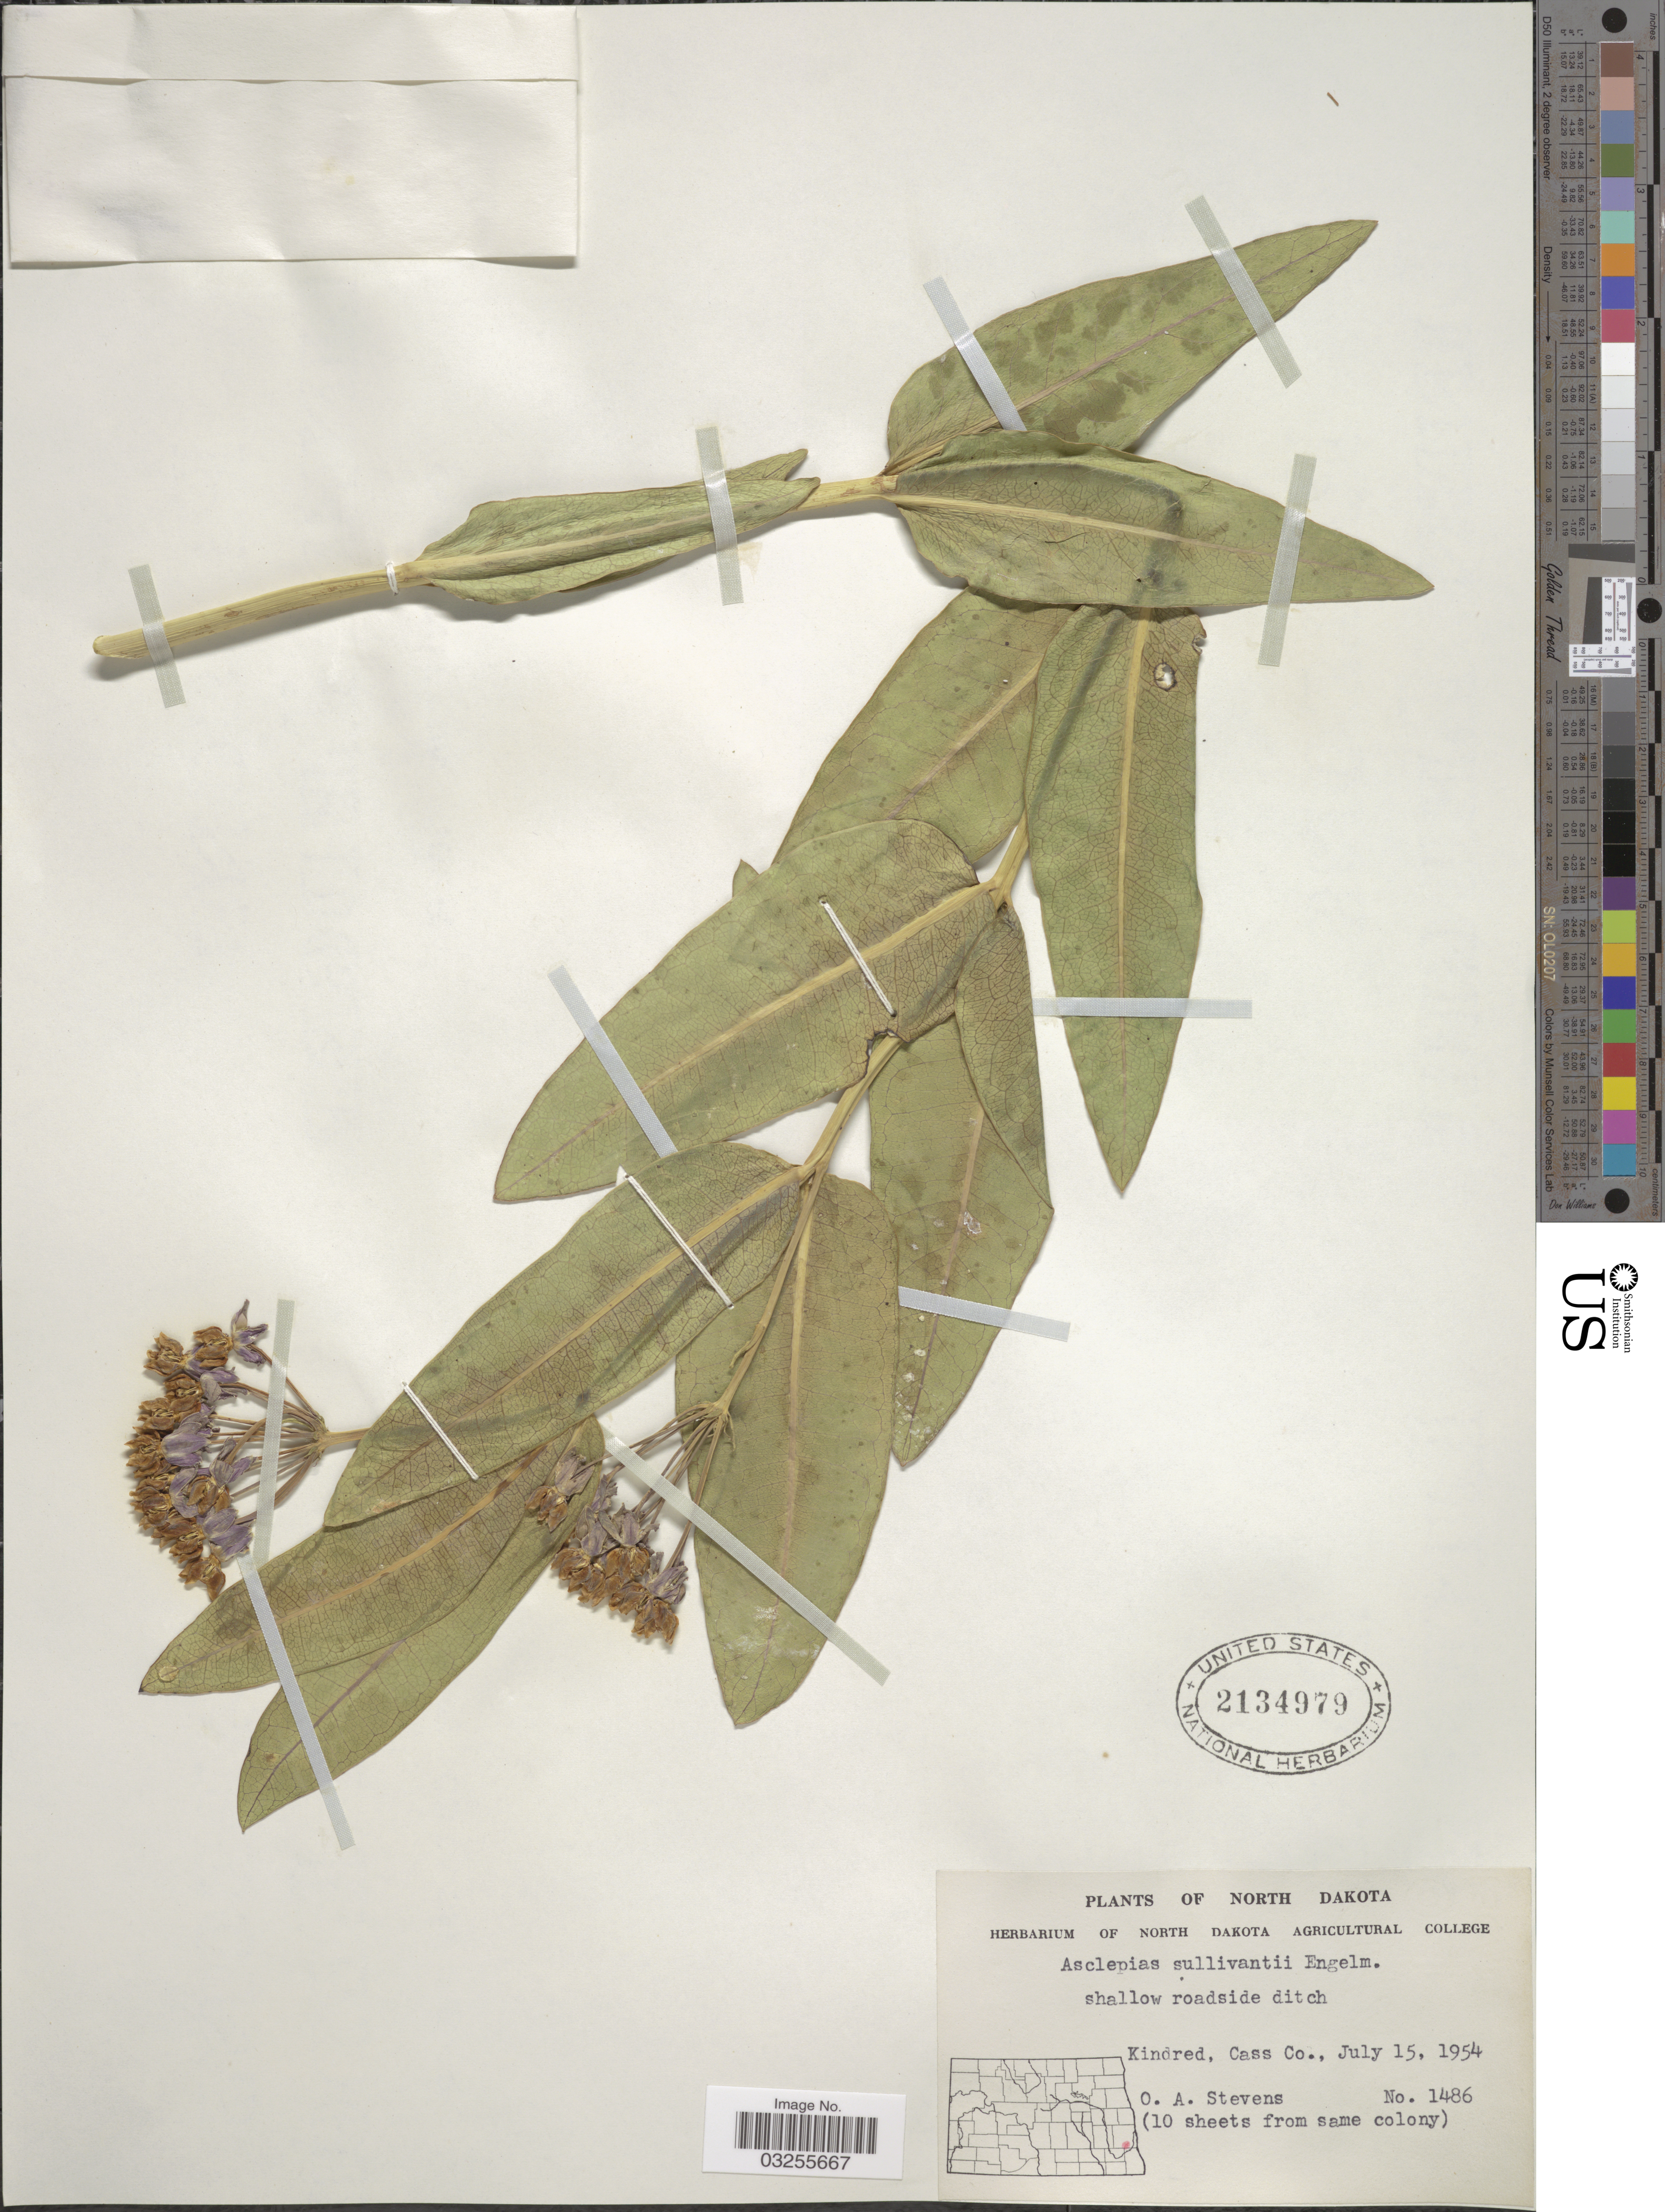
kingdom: Plantae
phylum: Tracheophyta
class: Magnoliopsida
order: Gentianales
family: Apocynaceae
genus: Asclepias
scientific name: Asclepias sullivantii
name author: Engelm. ex A. Gray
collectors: O. A. Stevens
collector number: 1486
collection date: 1954-07-15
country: United States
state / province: North Dakota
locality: Kindred, Cass Co.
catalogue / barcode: US 2134979